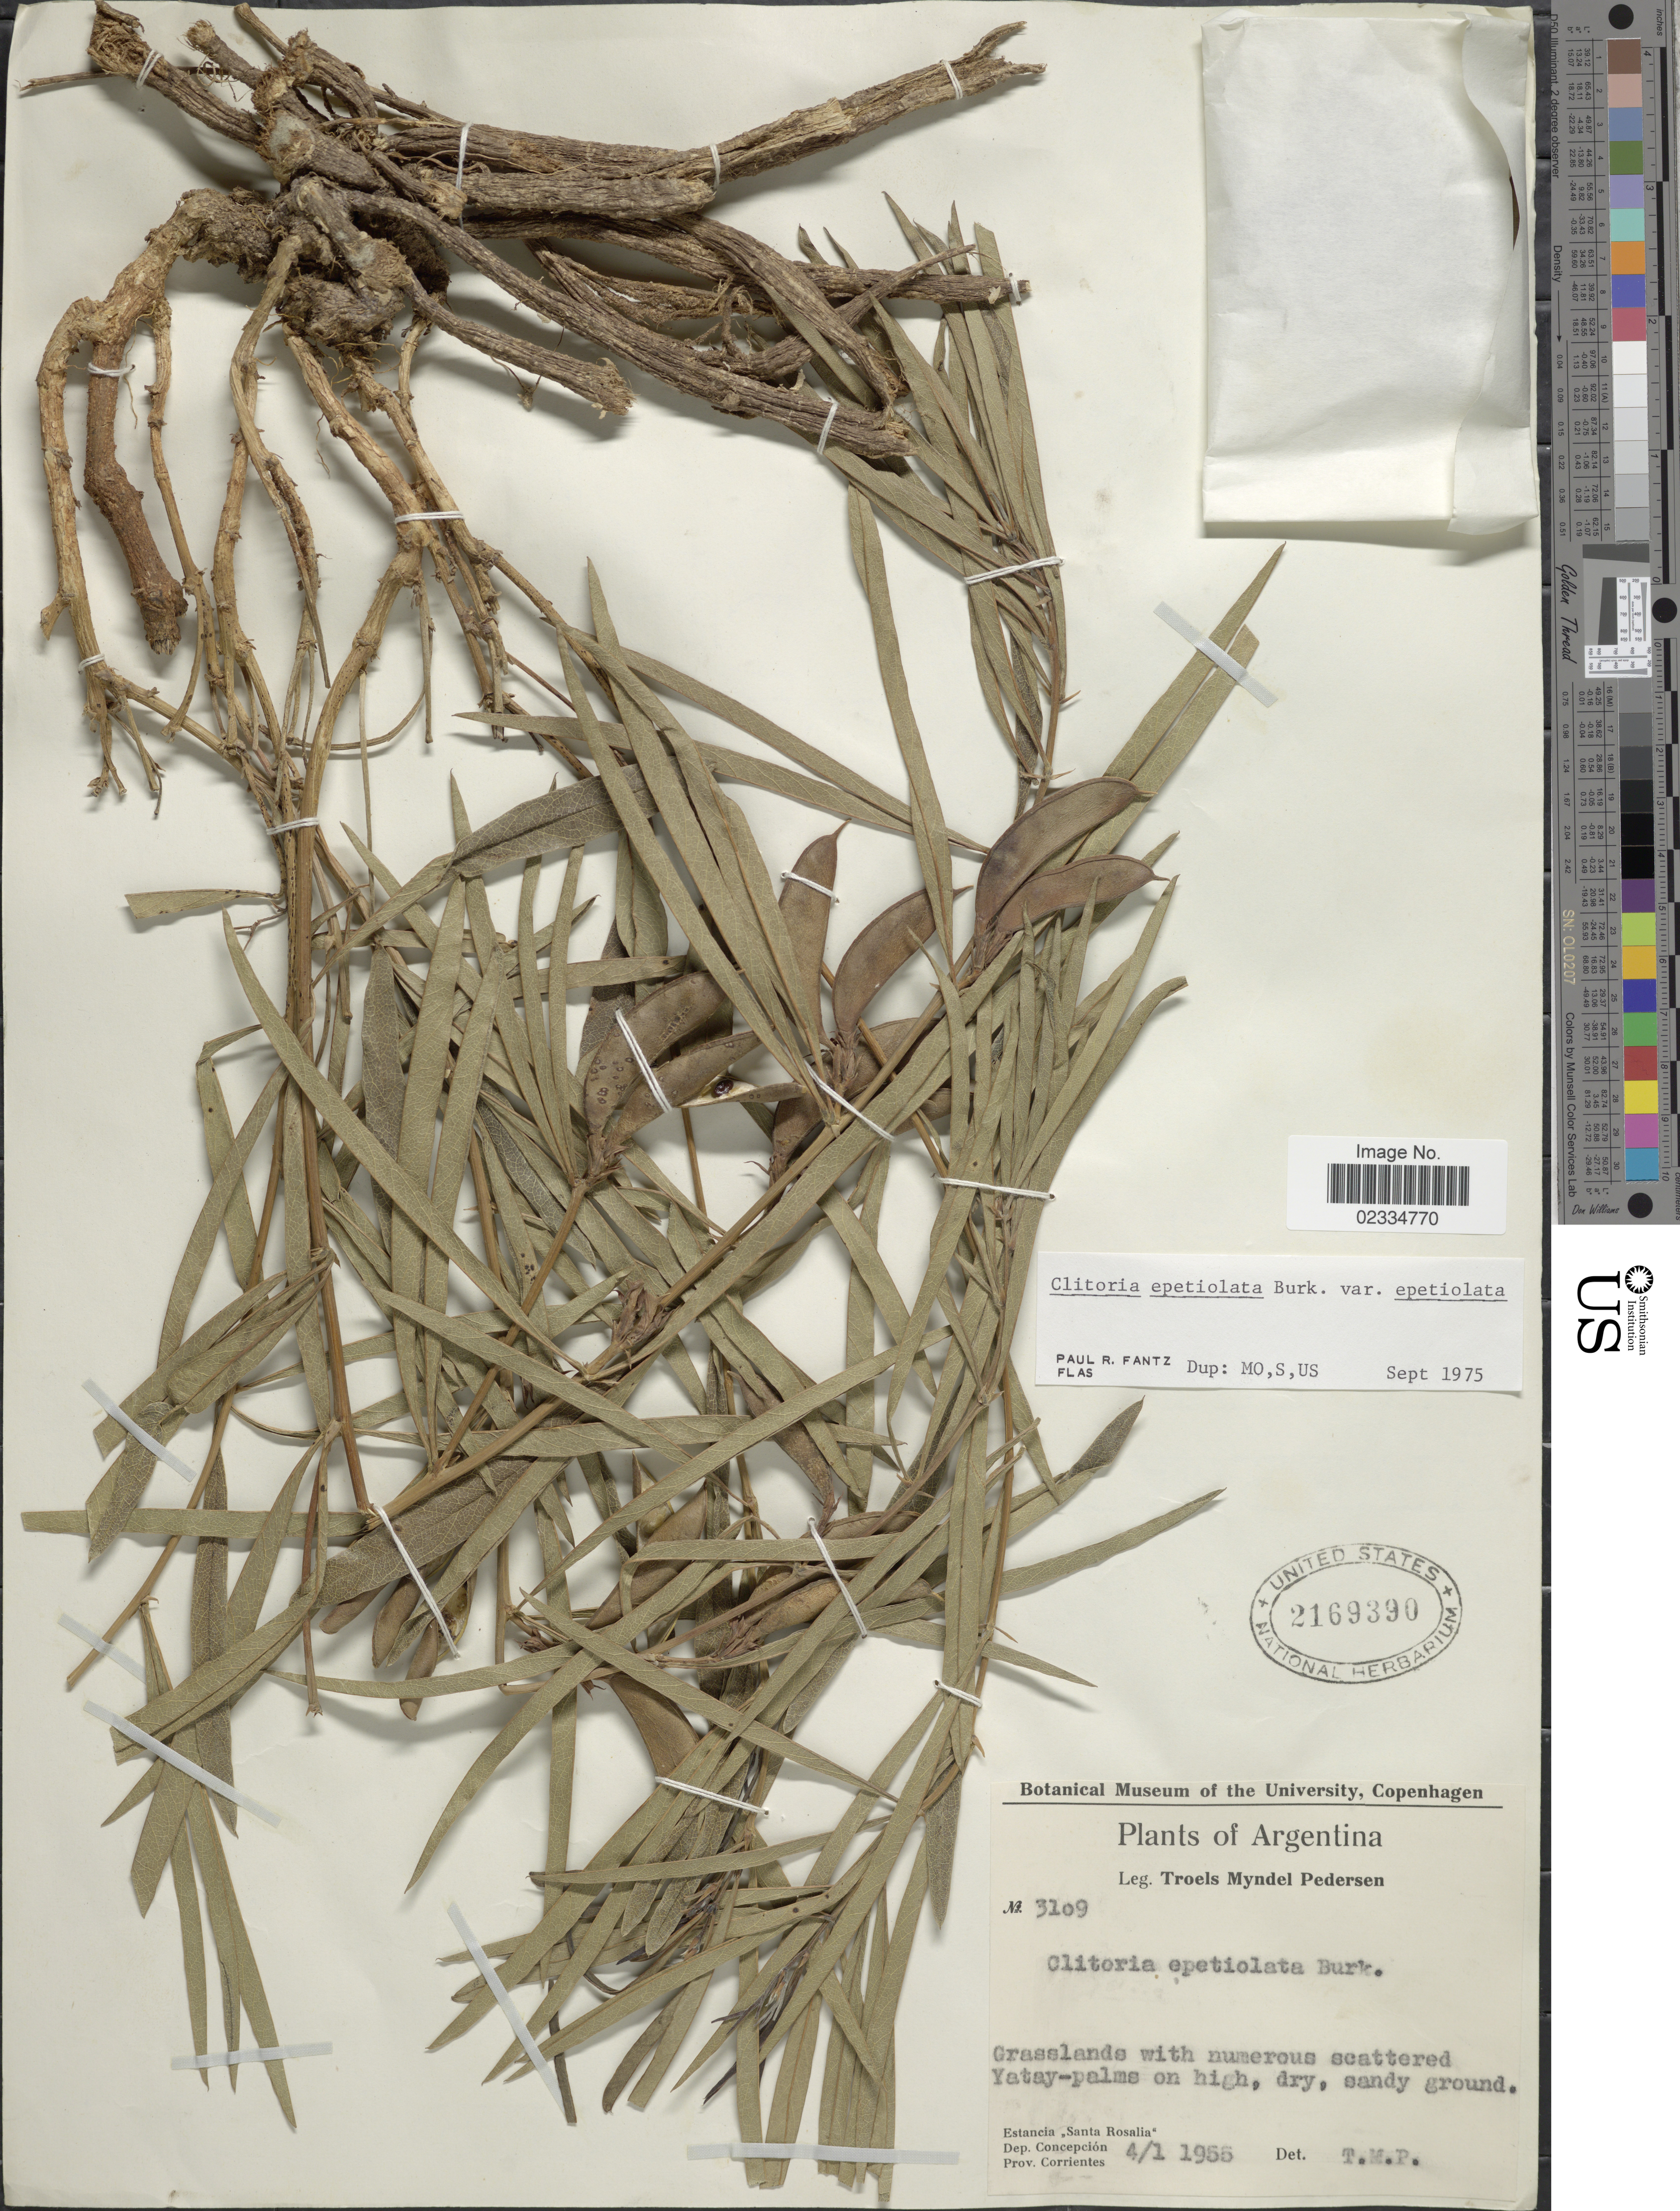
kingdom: Plantae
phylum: Tracheophyta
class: Magnoliopsida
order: Fabales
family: Fabaceae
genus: Clitoria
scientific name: Clitoria epetiolata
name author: Burkart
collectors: T. Pederson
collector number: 3109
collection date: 1955-01-04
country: Argentina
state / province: Corrientes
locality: Estancia Santa Rosalia, Dep. Concepcion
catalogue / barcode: US 2169390